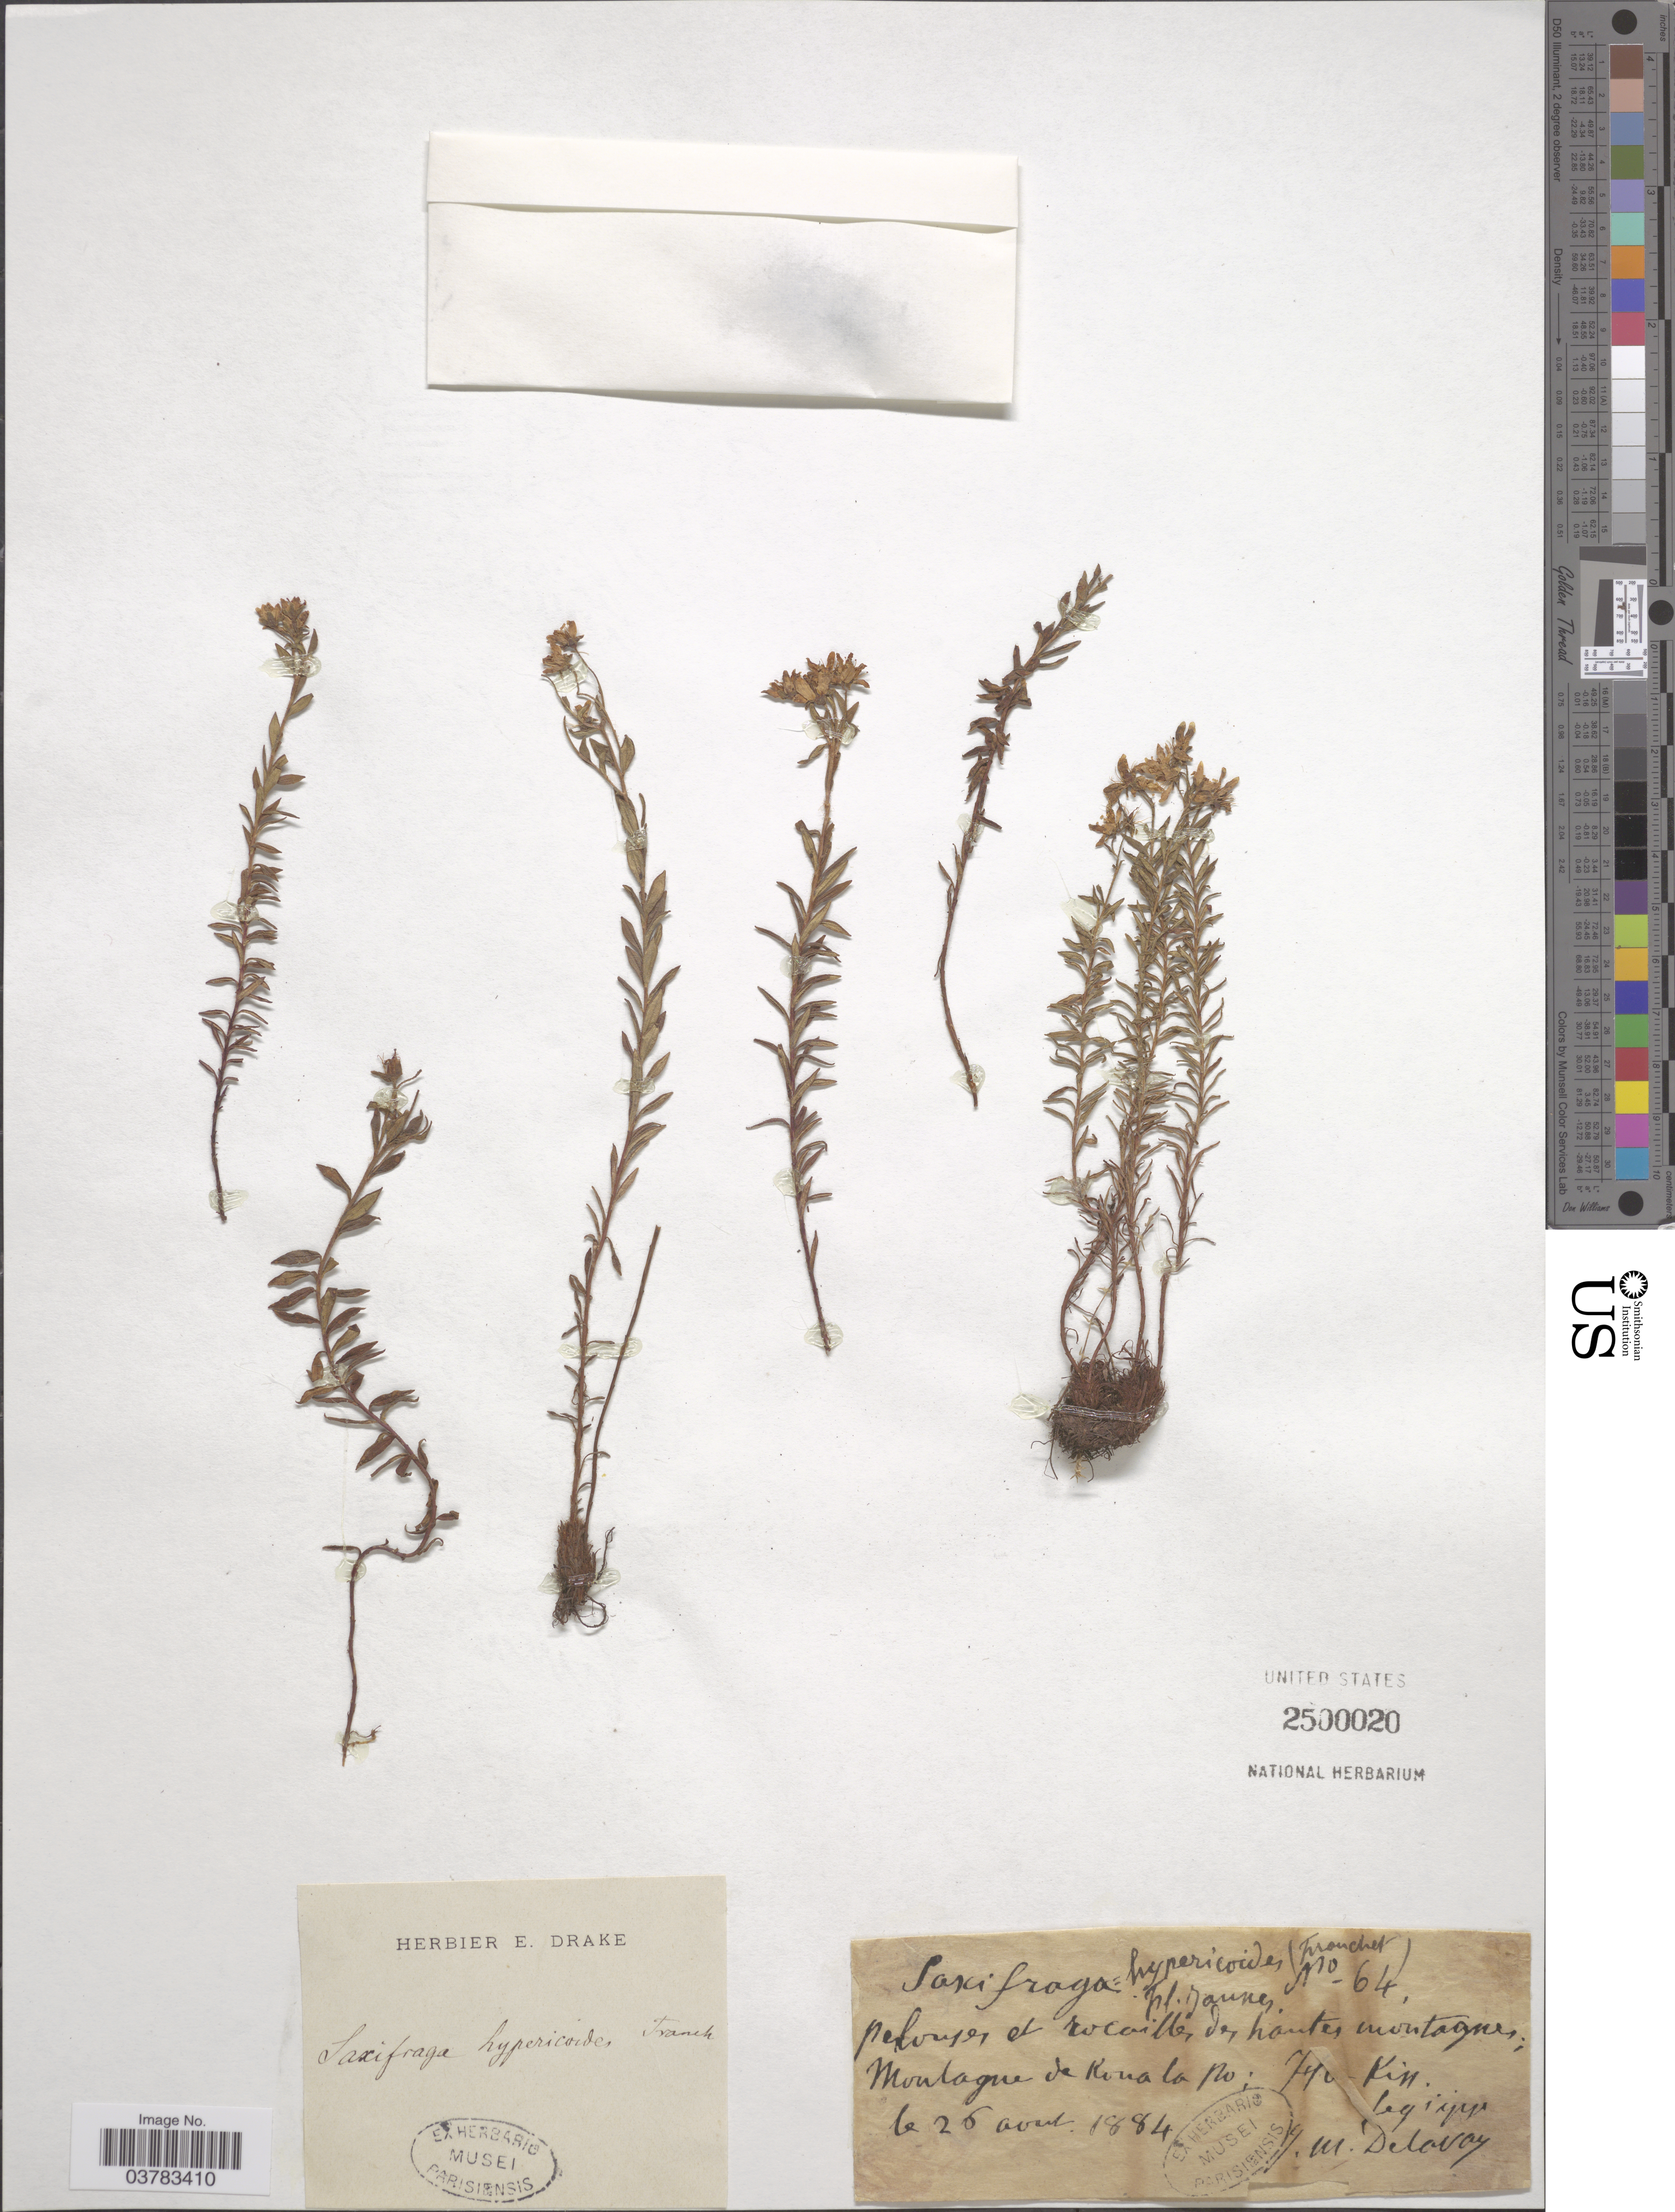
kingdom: Plantae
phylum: Tracheophyta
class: Magnoliopsida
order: Saxifragales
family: Saxifragaceae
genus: Saxifraga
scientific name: Saxifraga hypericoides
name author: Franch.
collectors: J. Delavay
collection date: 1884-08-26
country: China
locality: Pelouses et rocailles des hautes montagnes, Montagnes de Kona la Po; Jyo Kin. [interpreted]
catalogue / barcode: US 2500020